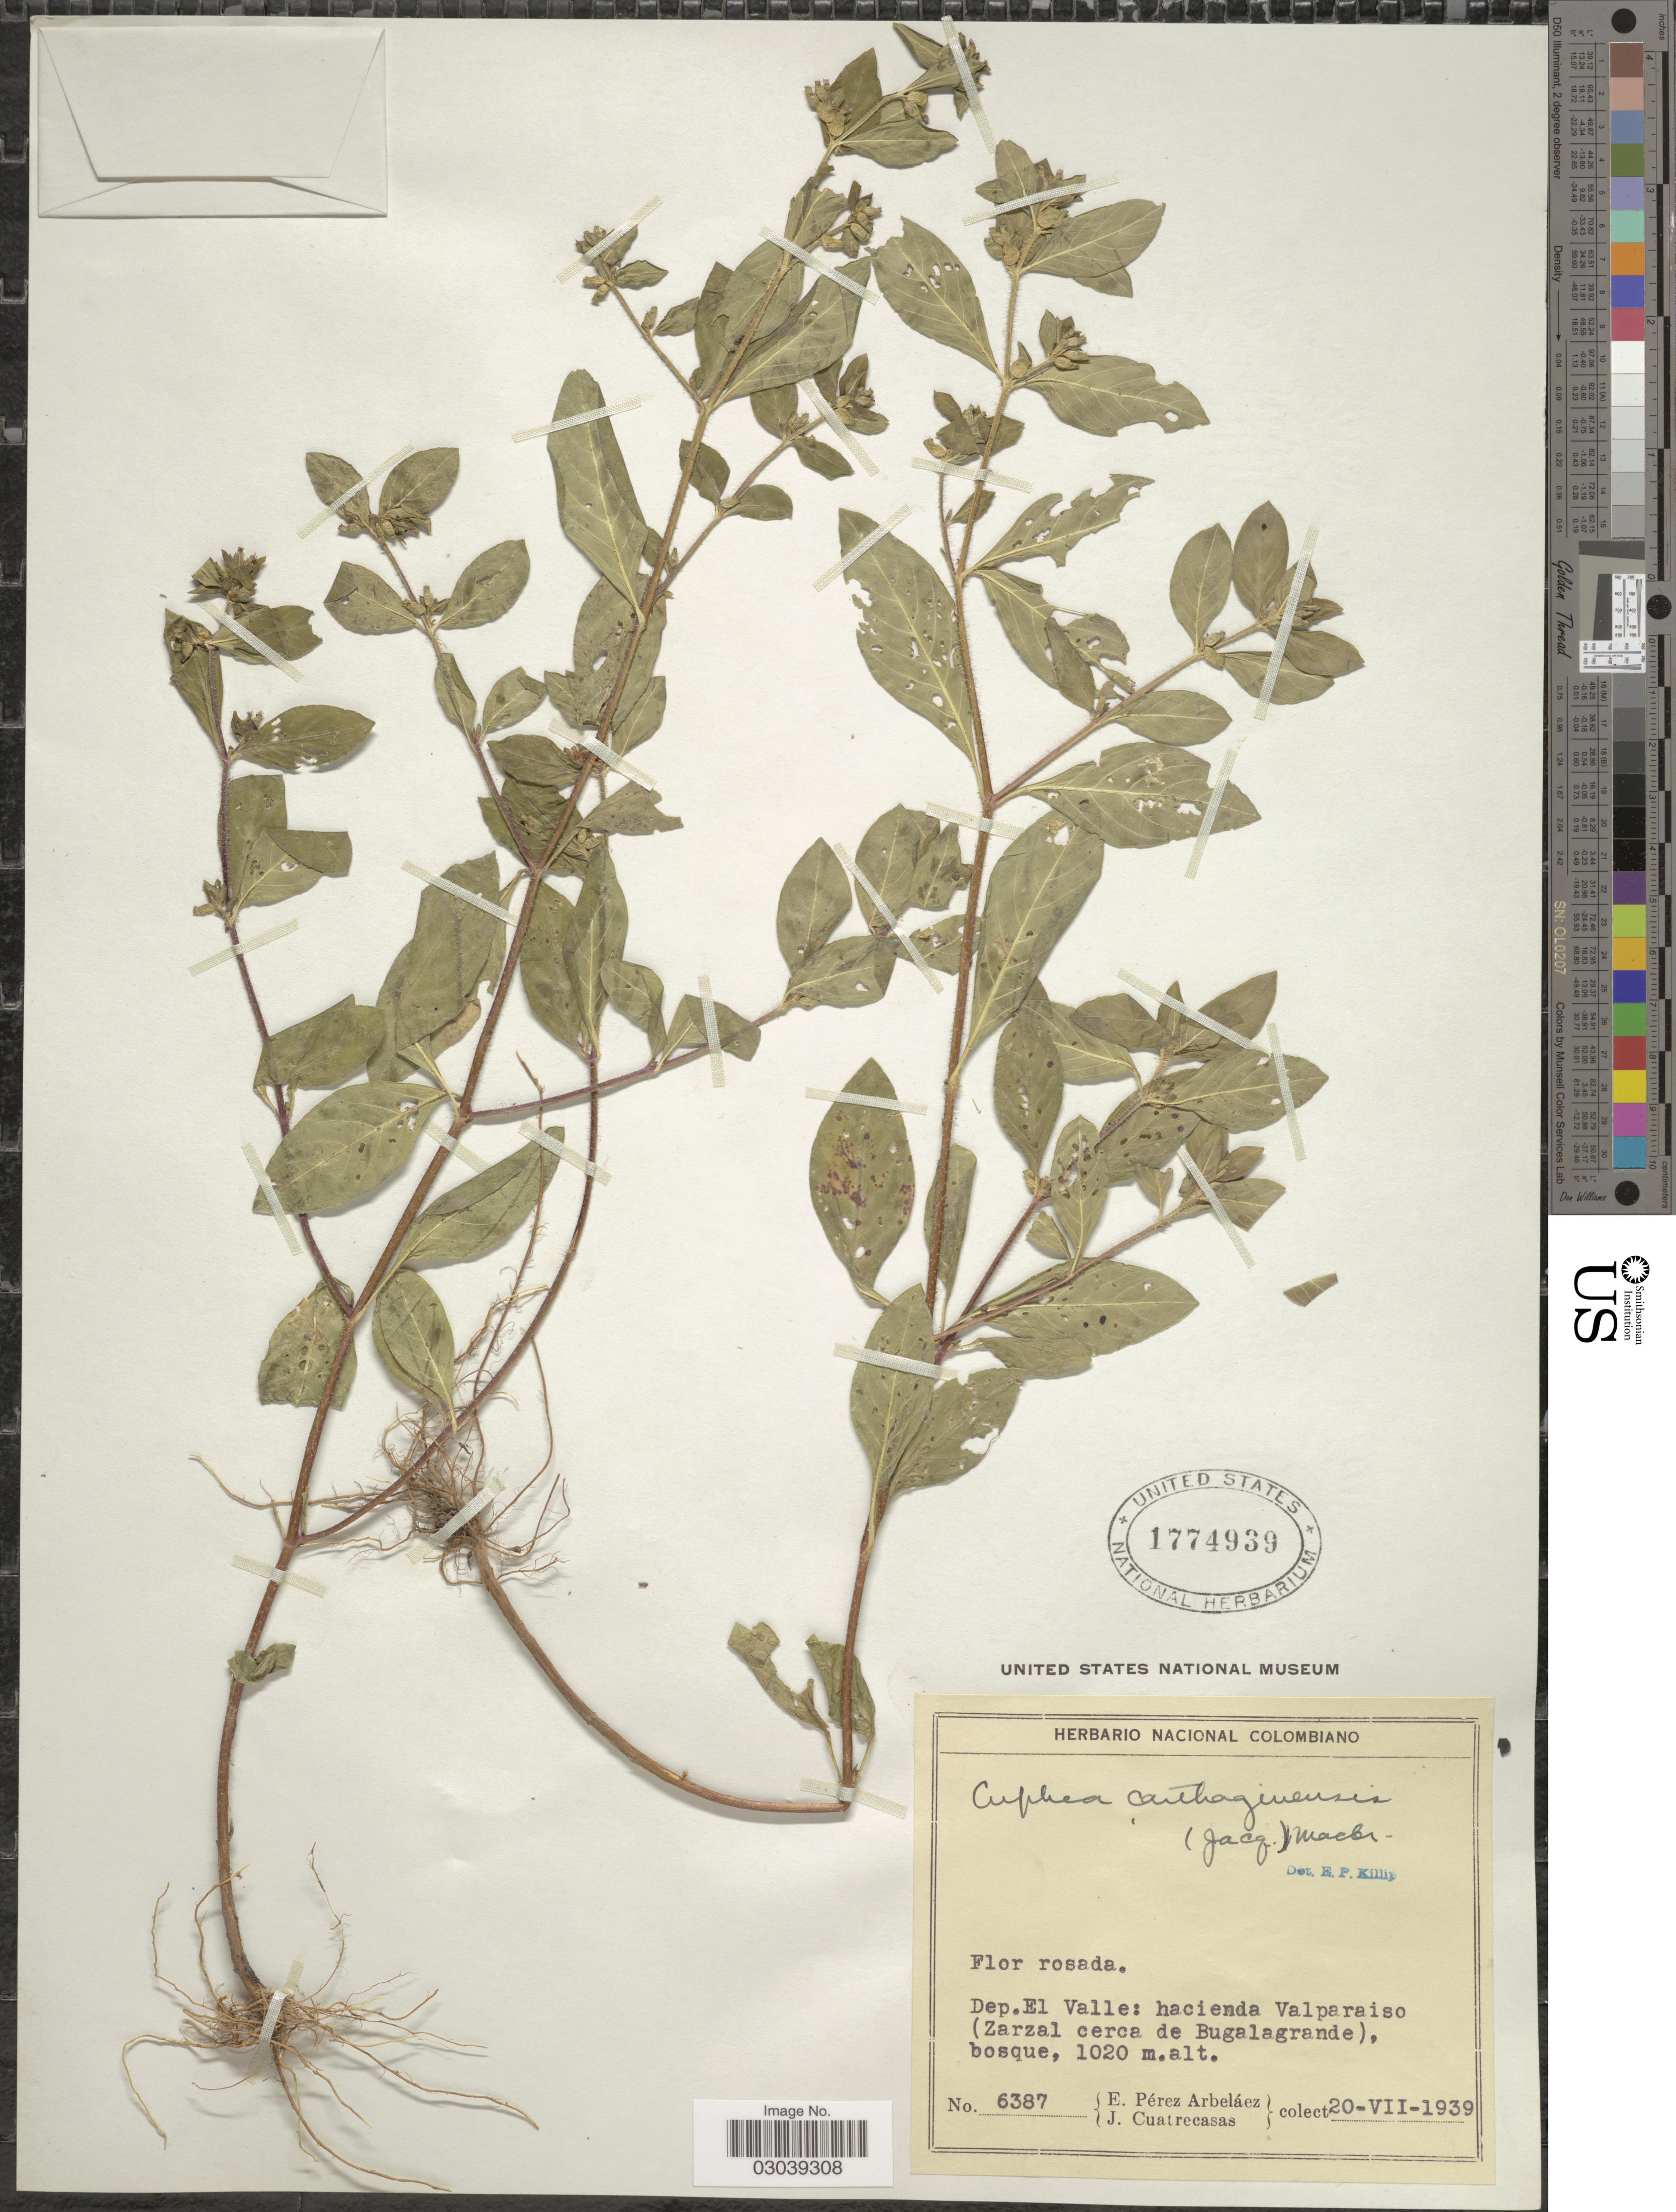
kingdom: Plantae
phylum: Tracheophyta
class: Magnoliopsida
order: Myrtales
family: Lythraceae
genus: Cuphea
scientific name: Cuphea carthagenensis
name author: (Jacq.) J.F. Macbr.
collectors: E. Pérez Arbeláez & J. Cuatrecasas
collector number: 6387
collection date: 1939-07-20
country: Colombia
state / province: Valle del Cauca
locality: Dep. El Valle: hacienda Valparaiso (Zarzal cerca de Bugalagrande).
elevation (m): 1020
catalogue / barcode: US 1774939